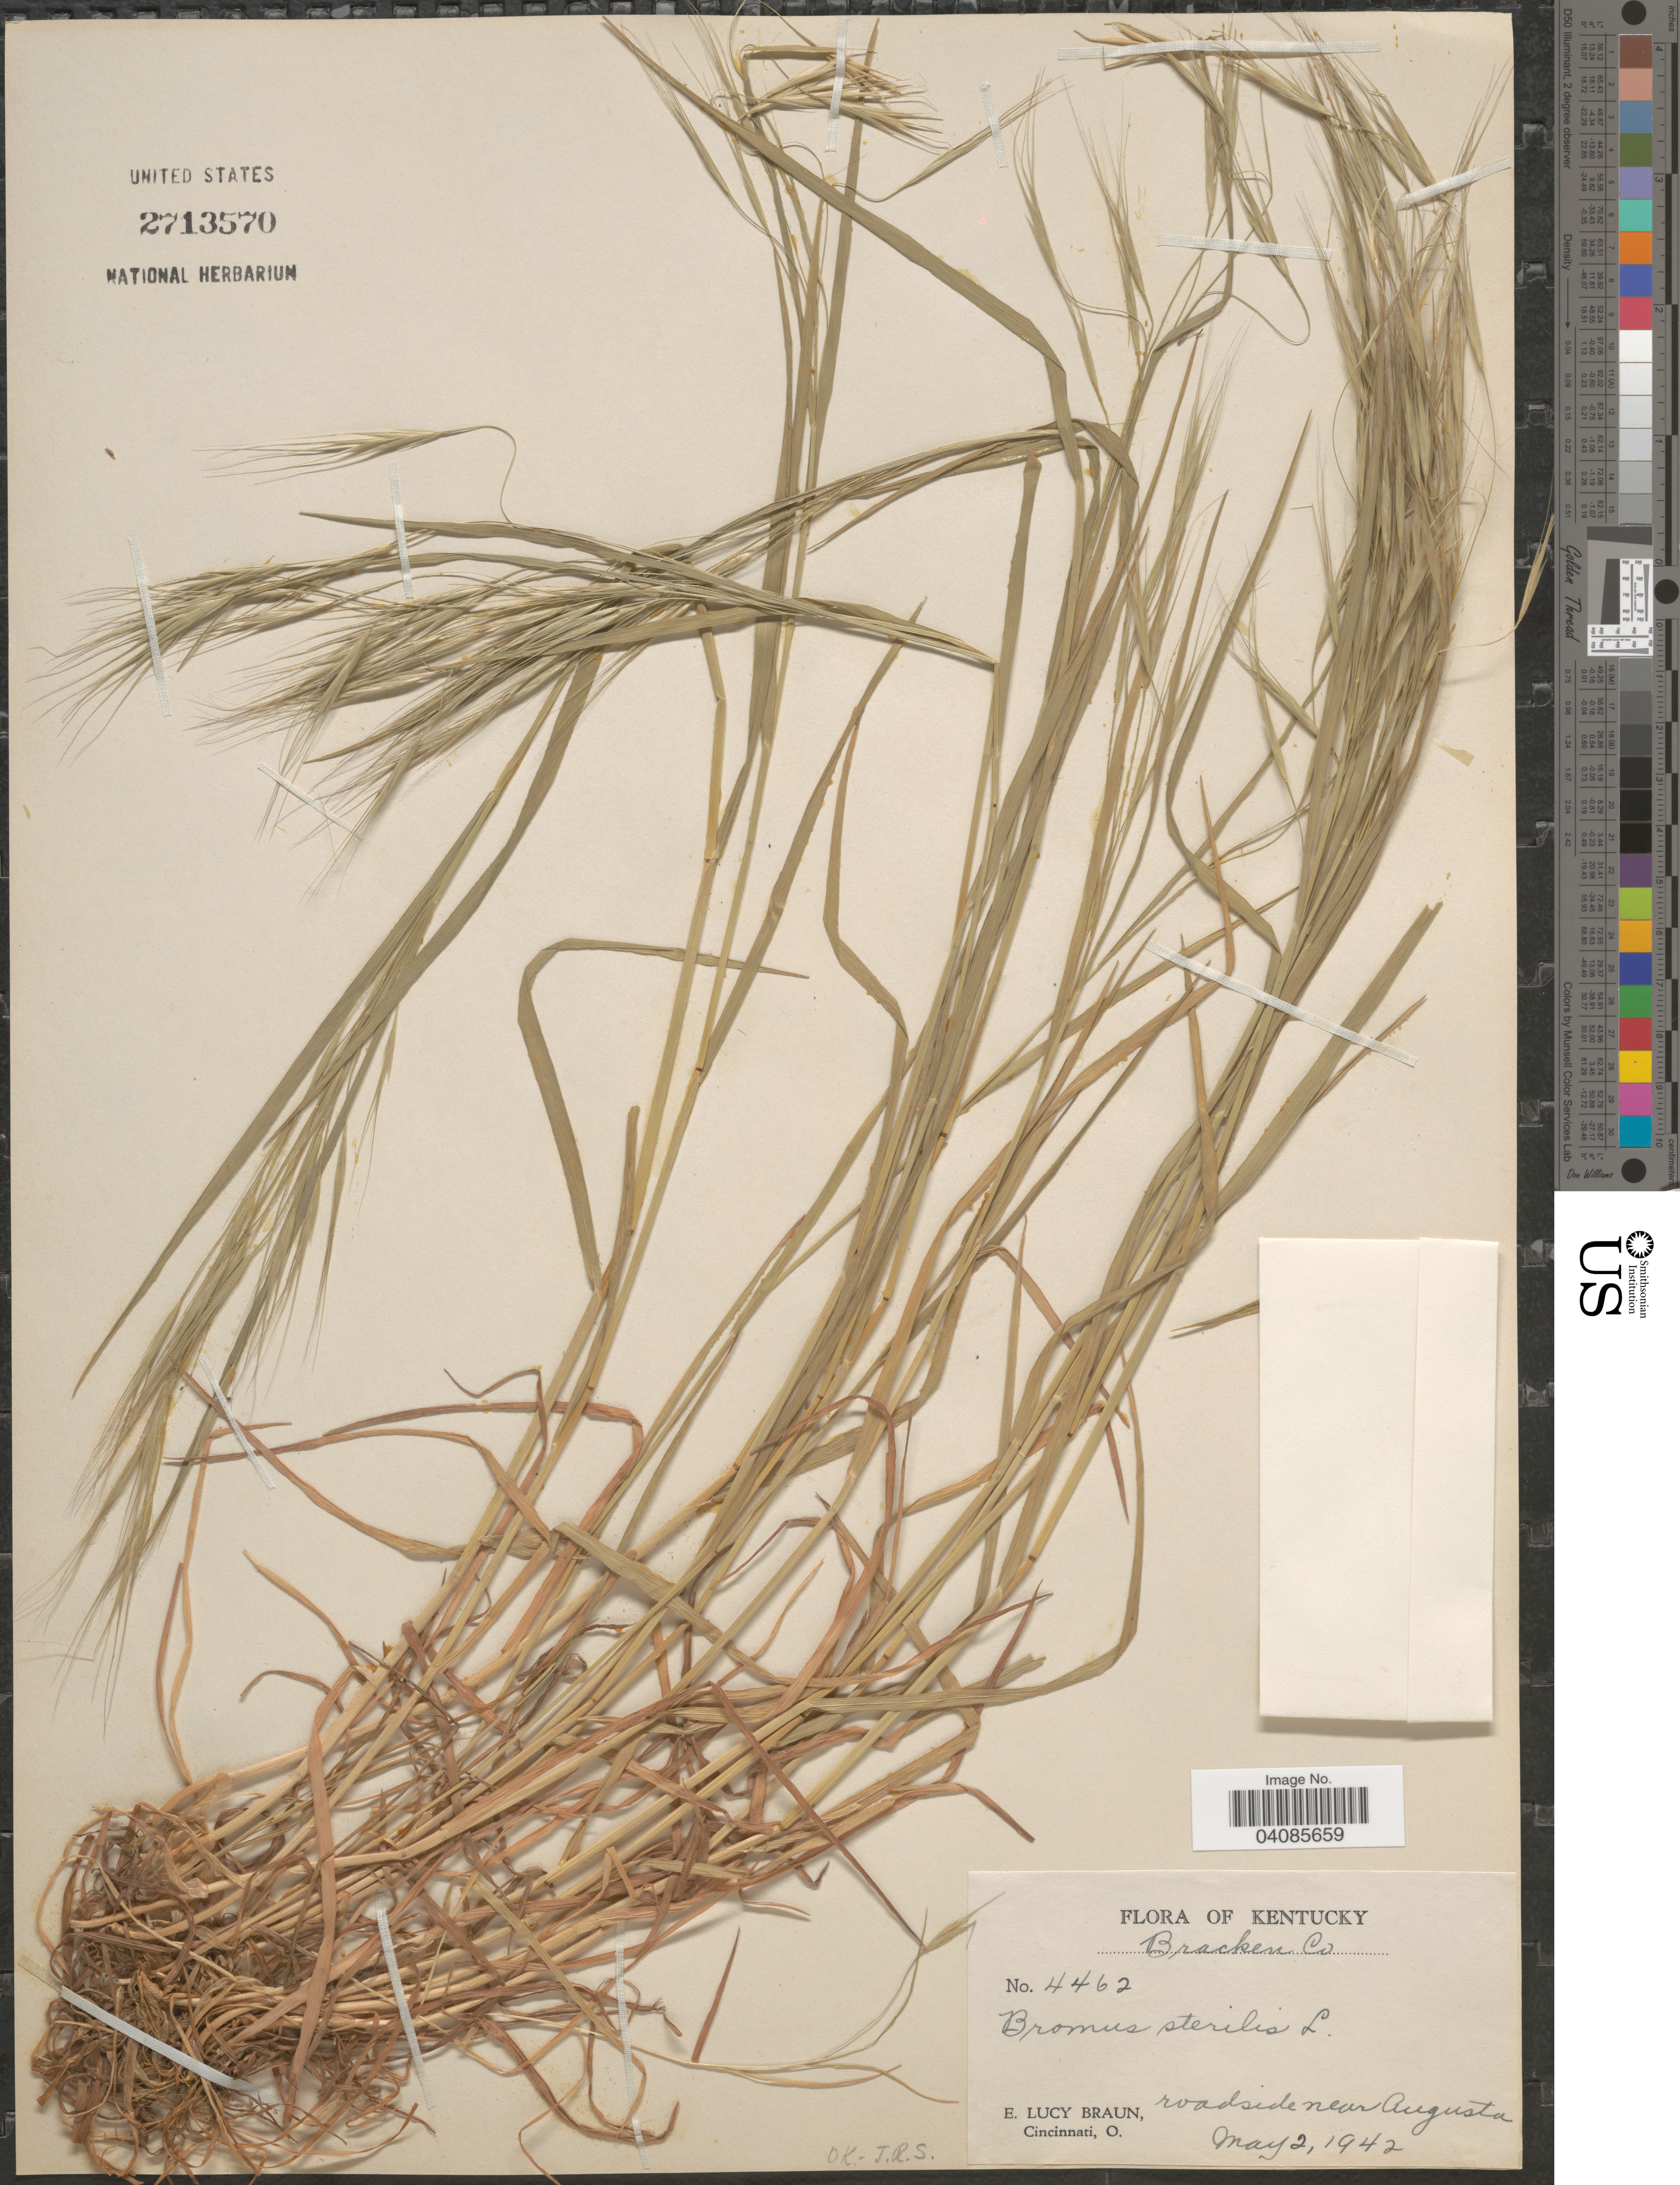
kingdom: Plantae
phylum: Tracheophyta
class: Liliopsida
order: Poales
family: Poaceae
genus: Bromus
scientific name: Bromus sterilis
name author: L.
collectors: E. L. Braun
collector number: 4462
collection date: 1942-05-02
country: United States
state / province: Kentucky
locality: Bracken Co. Roadside near Augusta.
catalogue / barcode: US 2713570